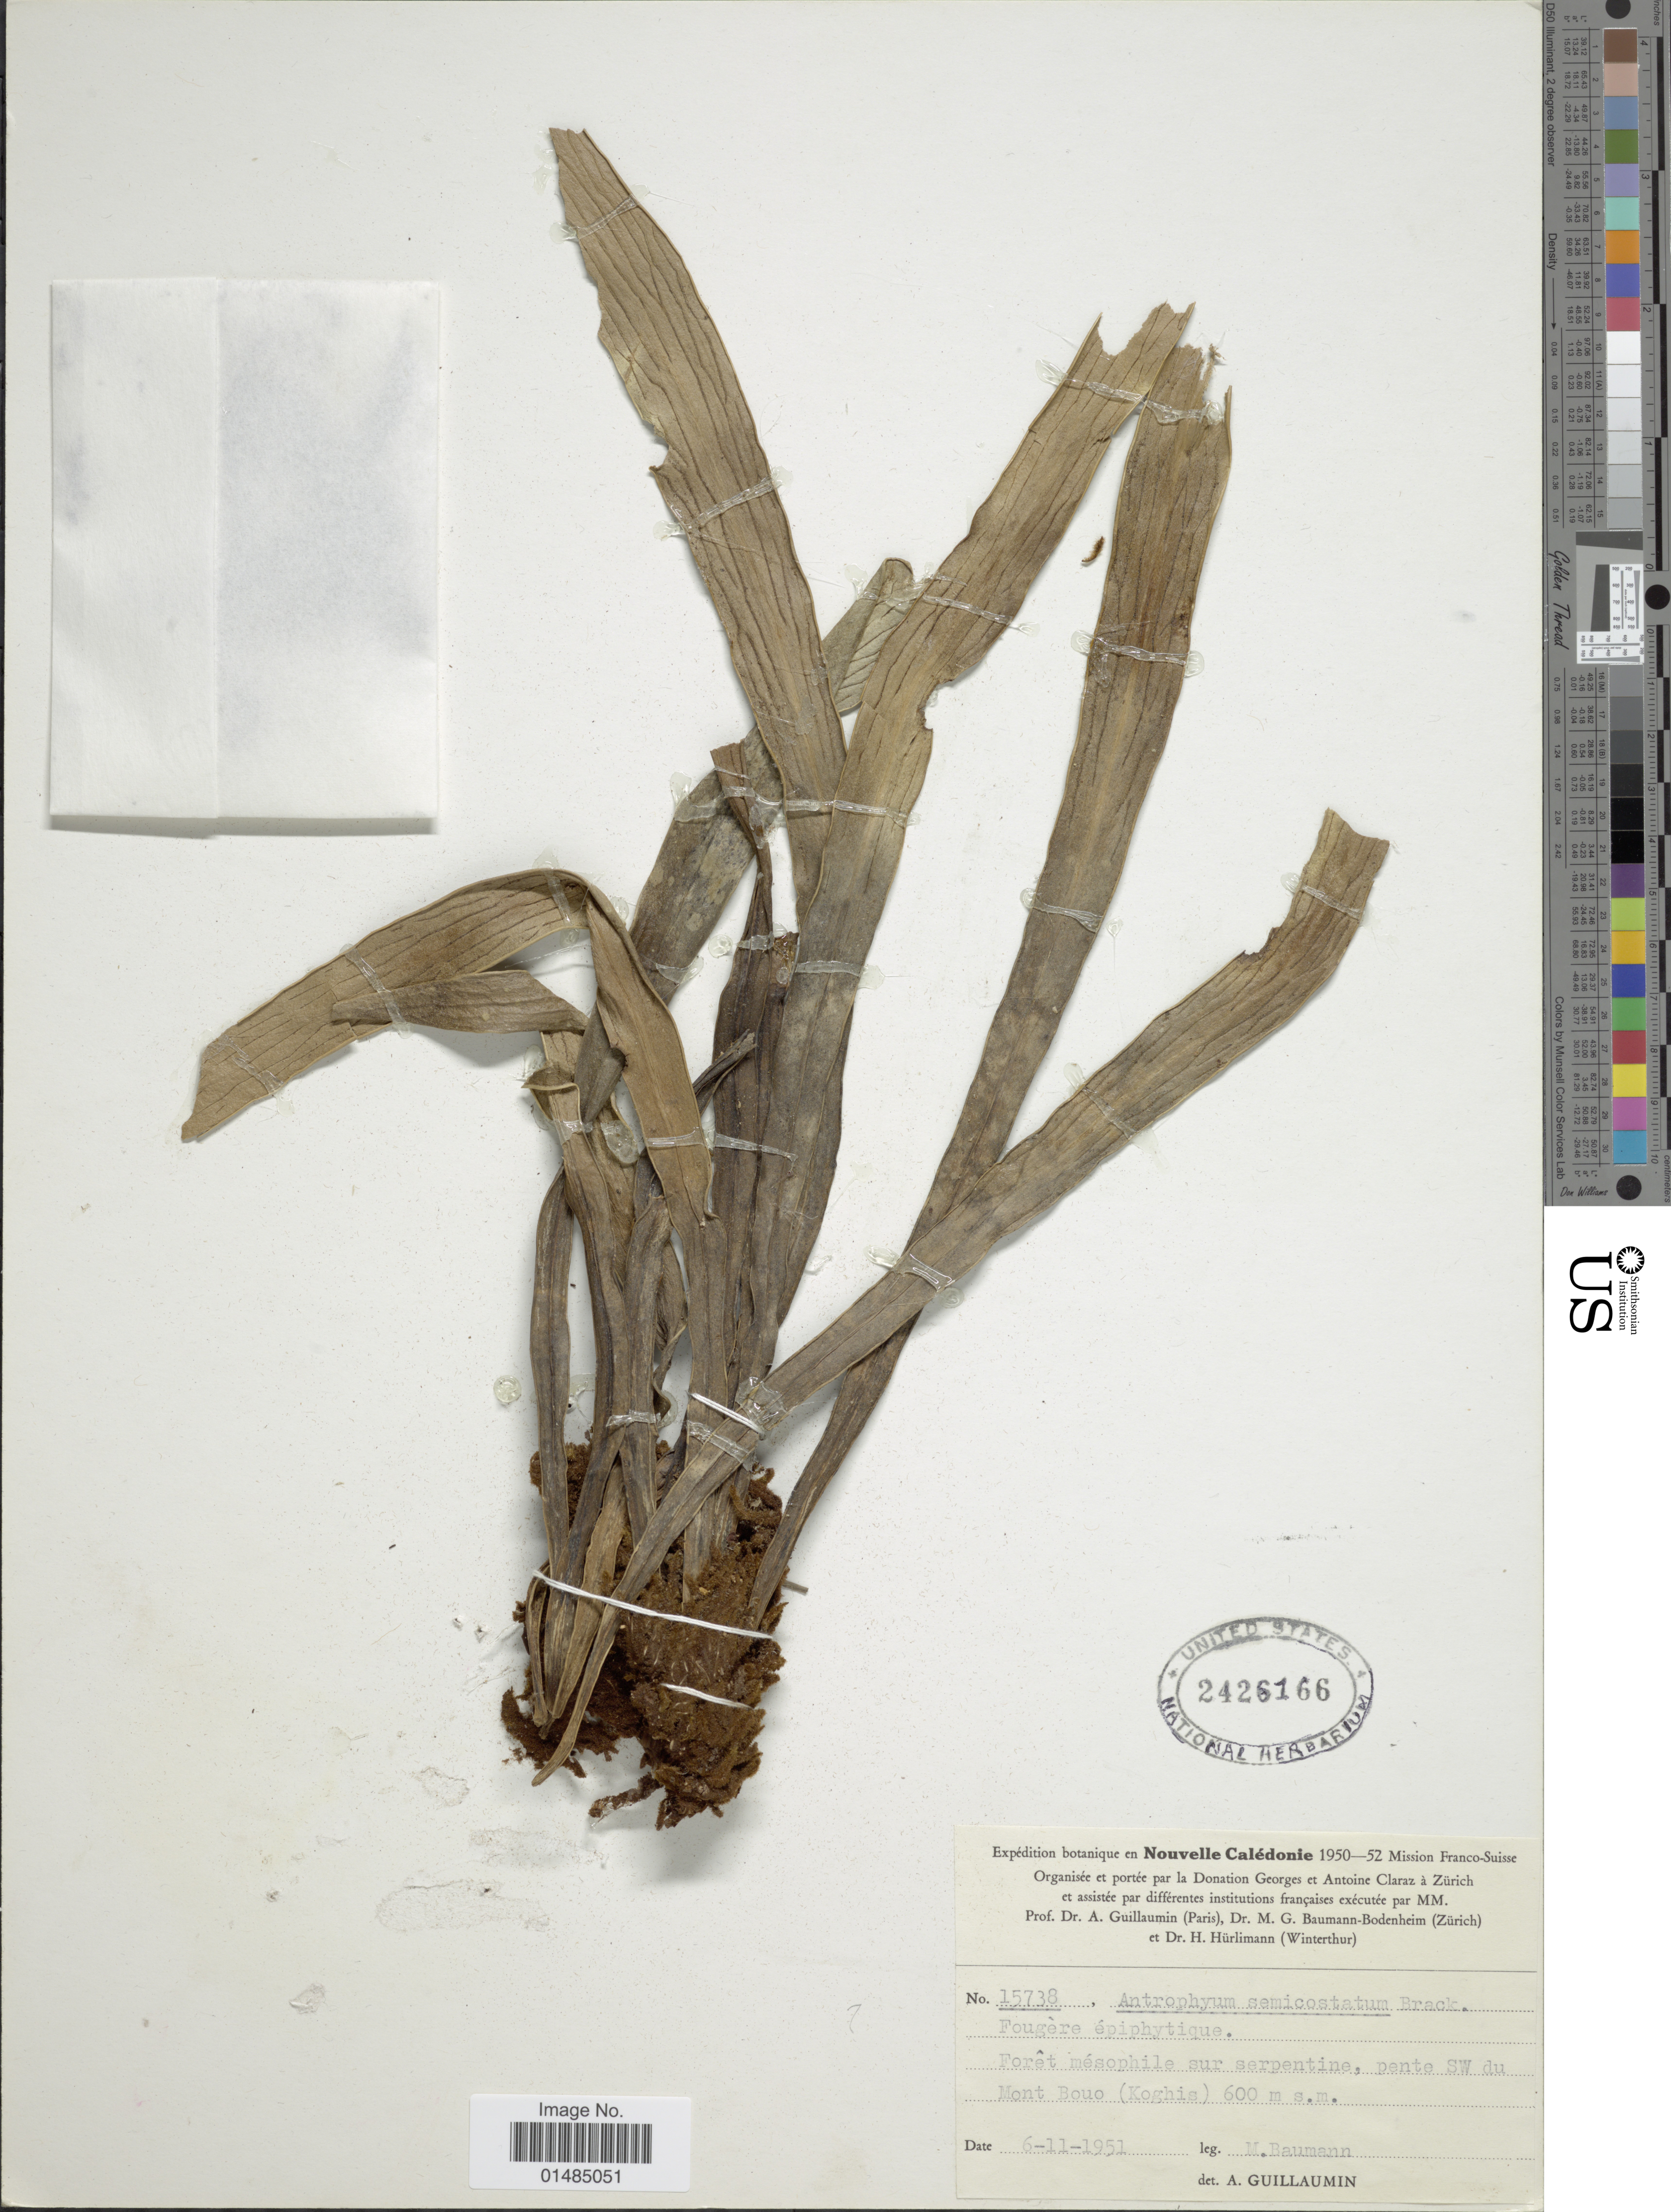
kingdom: Plantae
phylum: Tracheophyta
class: Polypodiopsida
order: Polypodiales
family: Pteridaceae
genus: Antrophyum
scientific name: Antrophyum novae-caledoniae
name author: Hieron.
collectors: M. Baumann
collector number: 15738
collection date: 1951-11-06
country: New Caledonia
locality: Nouvelle Calédonie, Foret Mésophile sur serpentine, pente SW du Mont Bouo (Koghis)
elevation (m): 600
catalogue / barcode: US 2426166